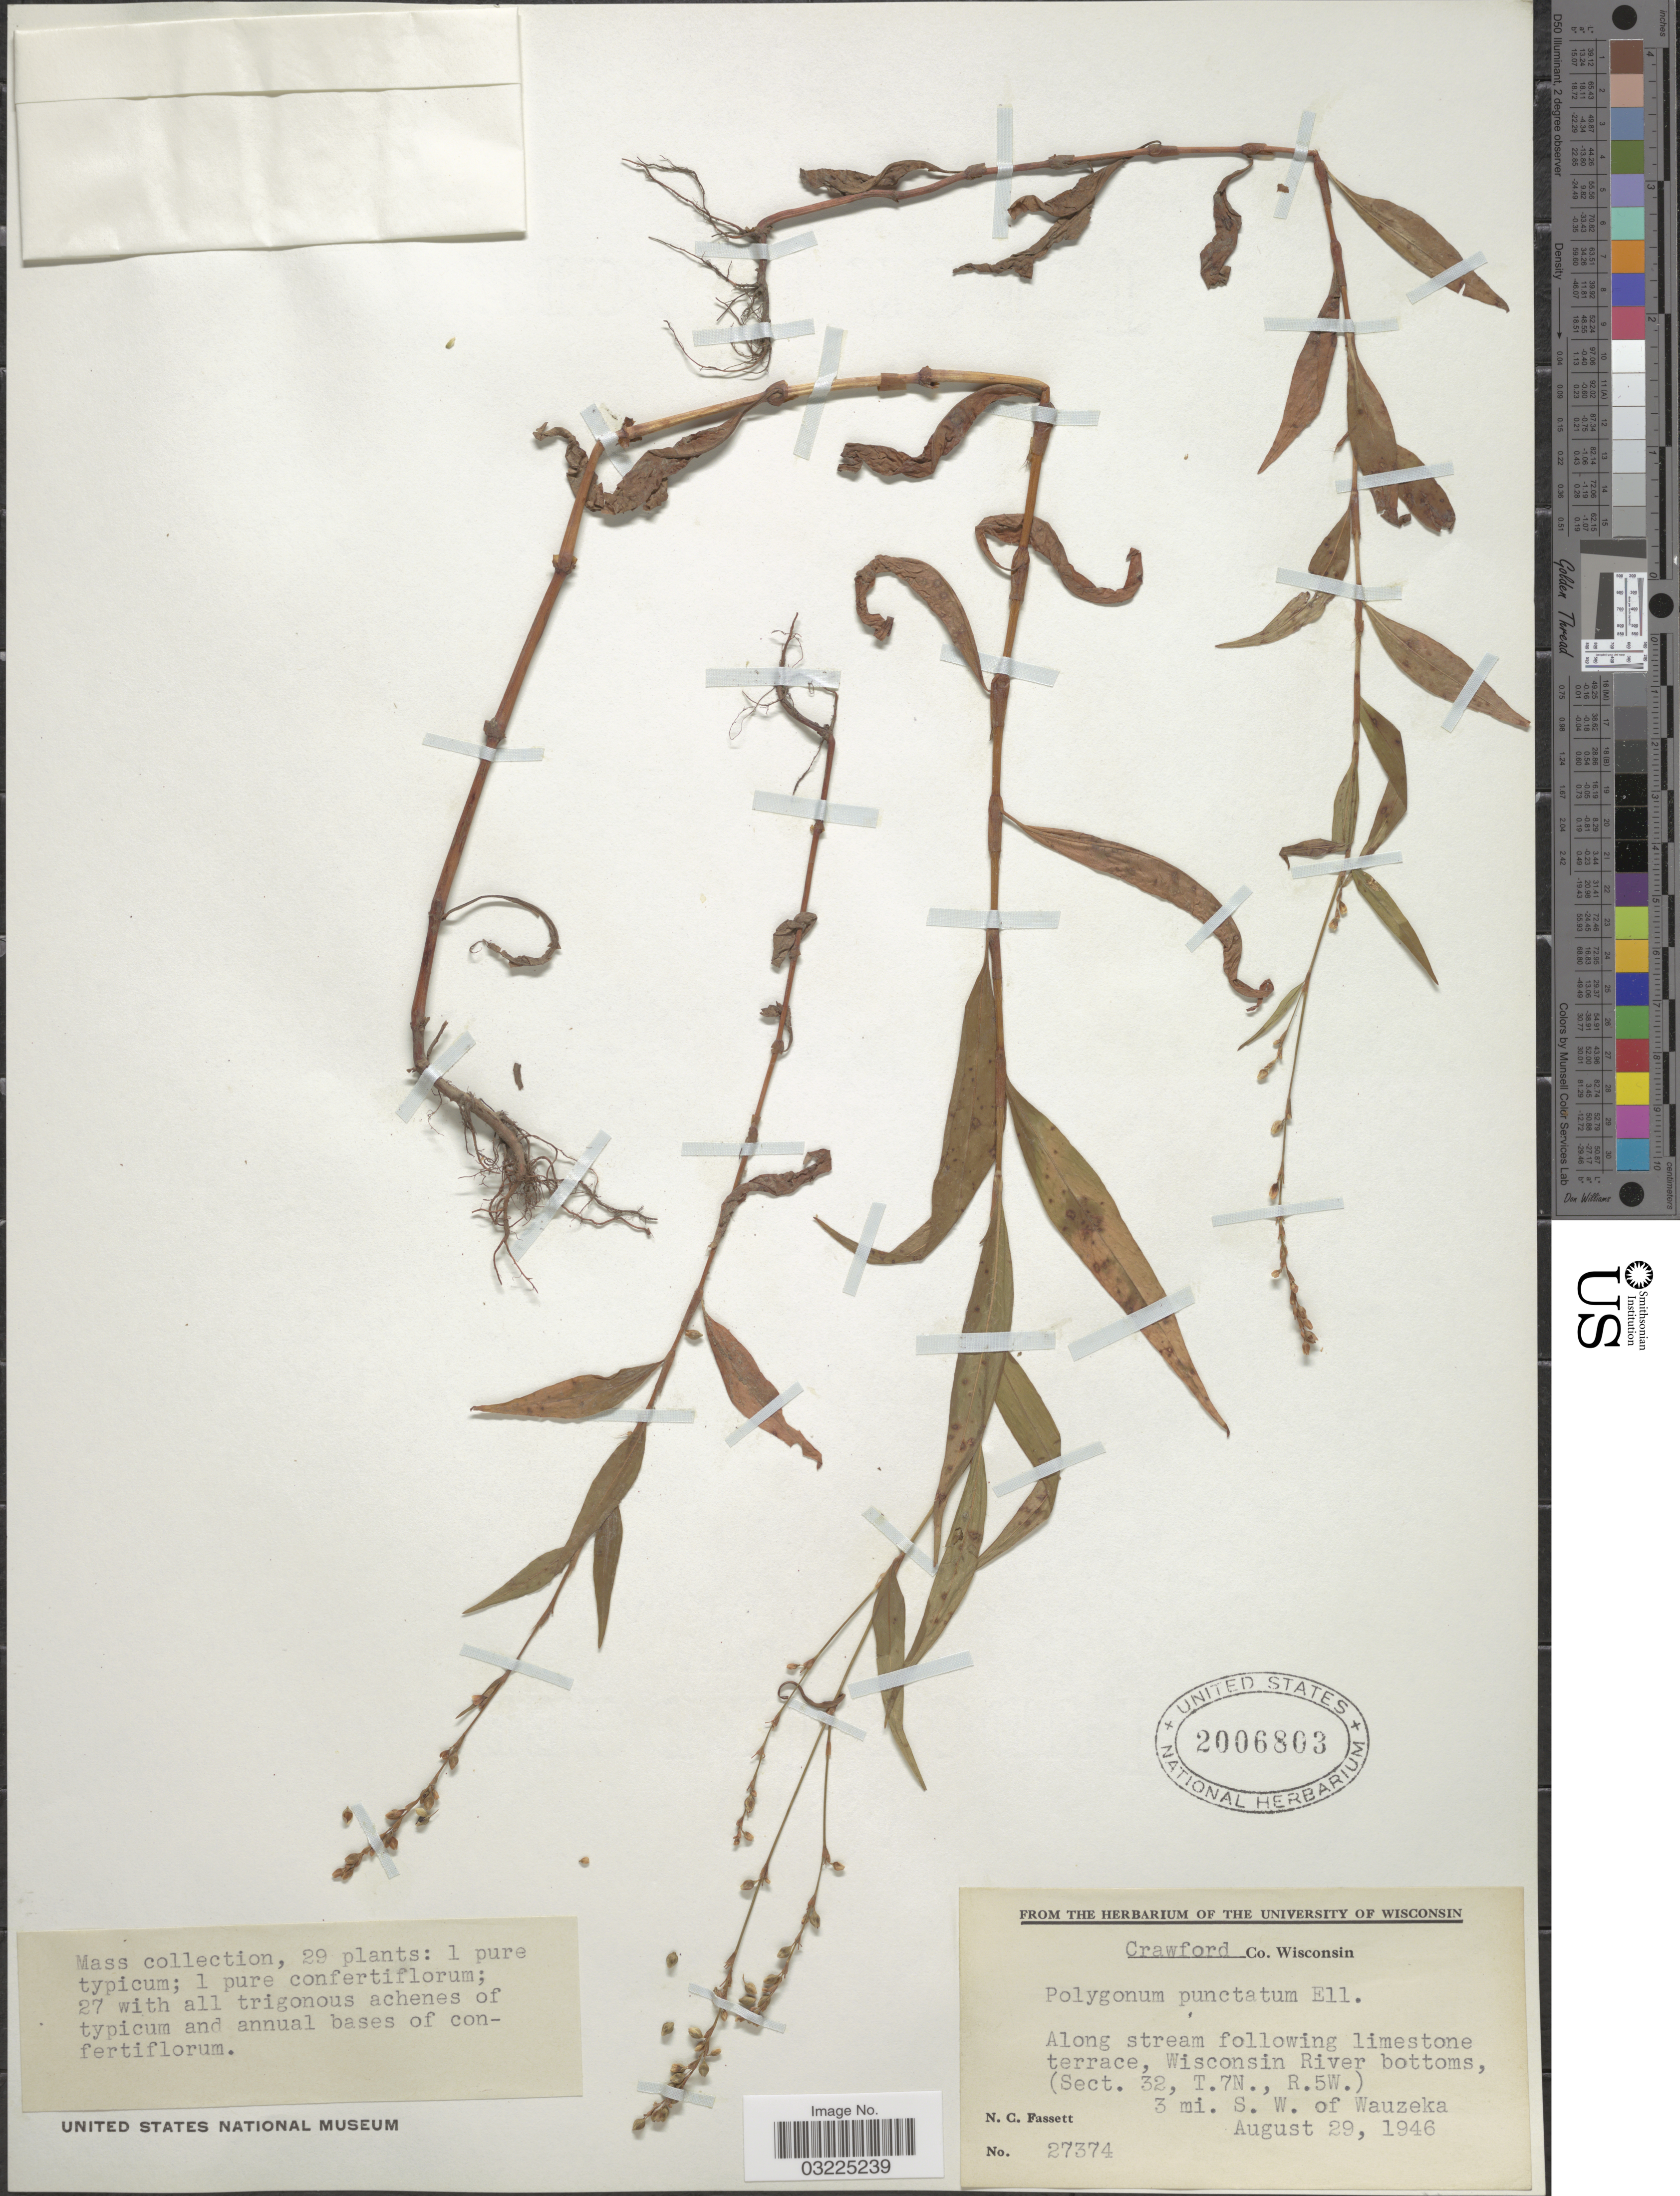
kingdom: Plantae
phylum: Tracheophyta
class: Magnoliopsida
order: Caryophyllales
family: Polygonaceae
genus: Persicaria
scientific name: Persicaria punctata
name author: (Elliott) Small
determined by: Atha, D. E.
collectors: N. C. Fassett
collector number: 27374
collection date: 1946-08-29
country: United States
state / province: Wisconsin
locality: Crawford Co. Wisconsin River bottoms, (Sect. 32, T7N, R5W) 3 mi. S.W. of Wauzeka.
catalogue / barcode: US 2006803